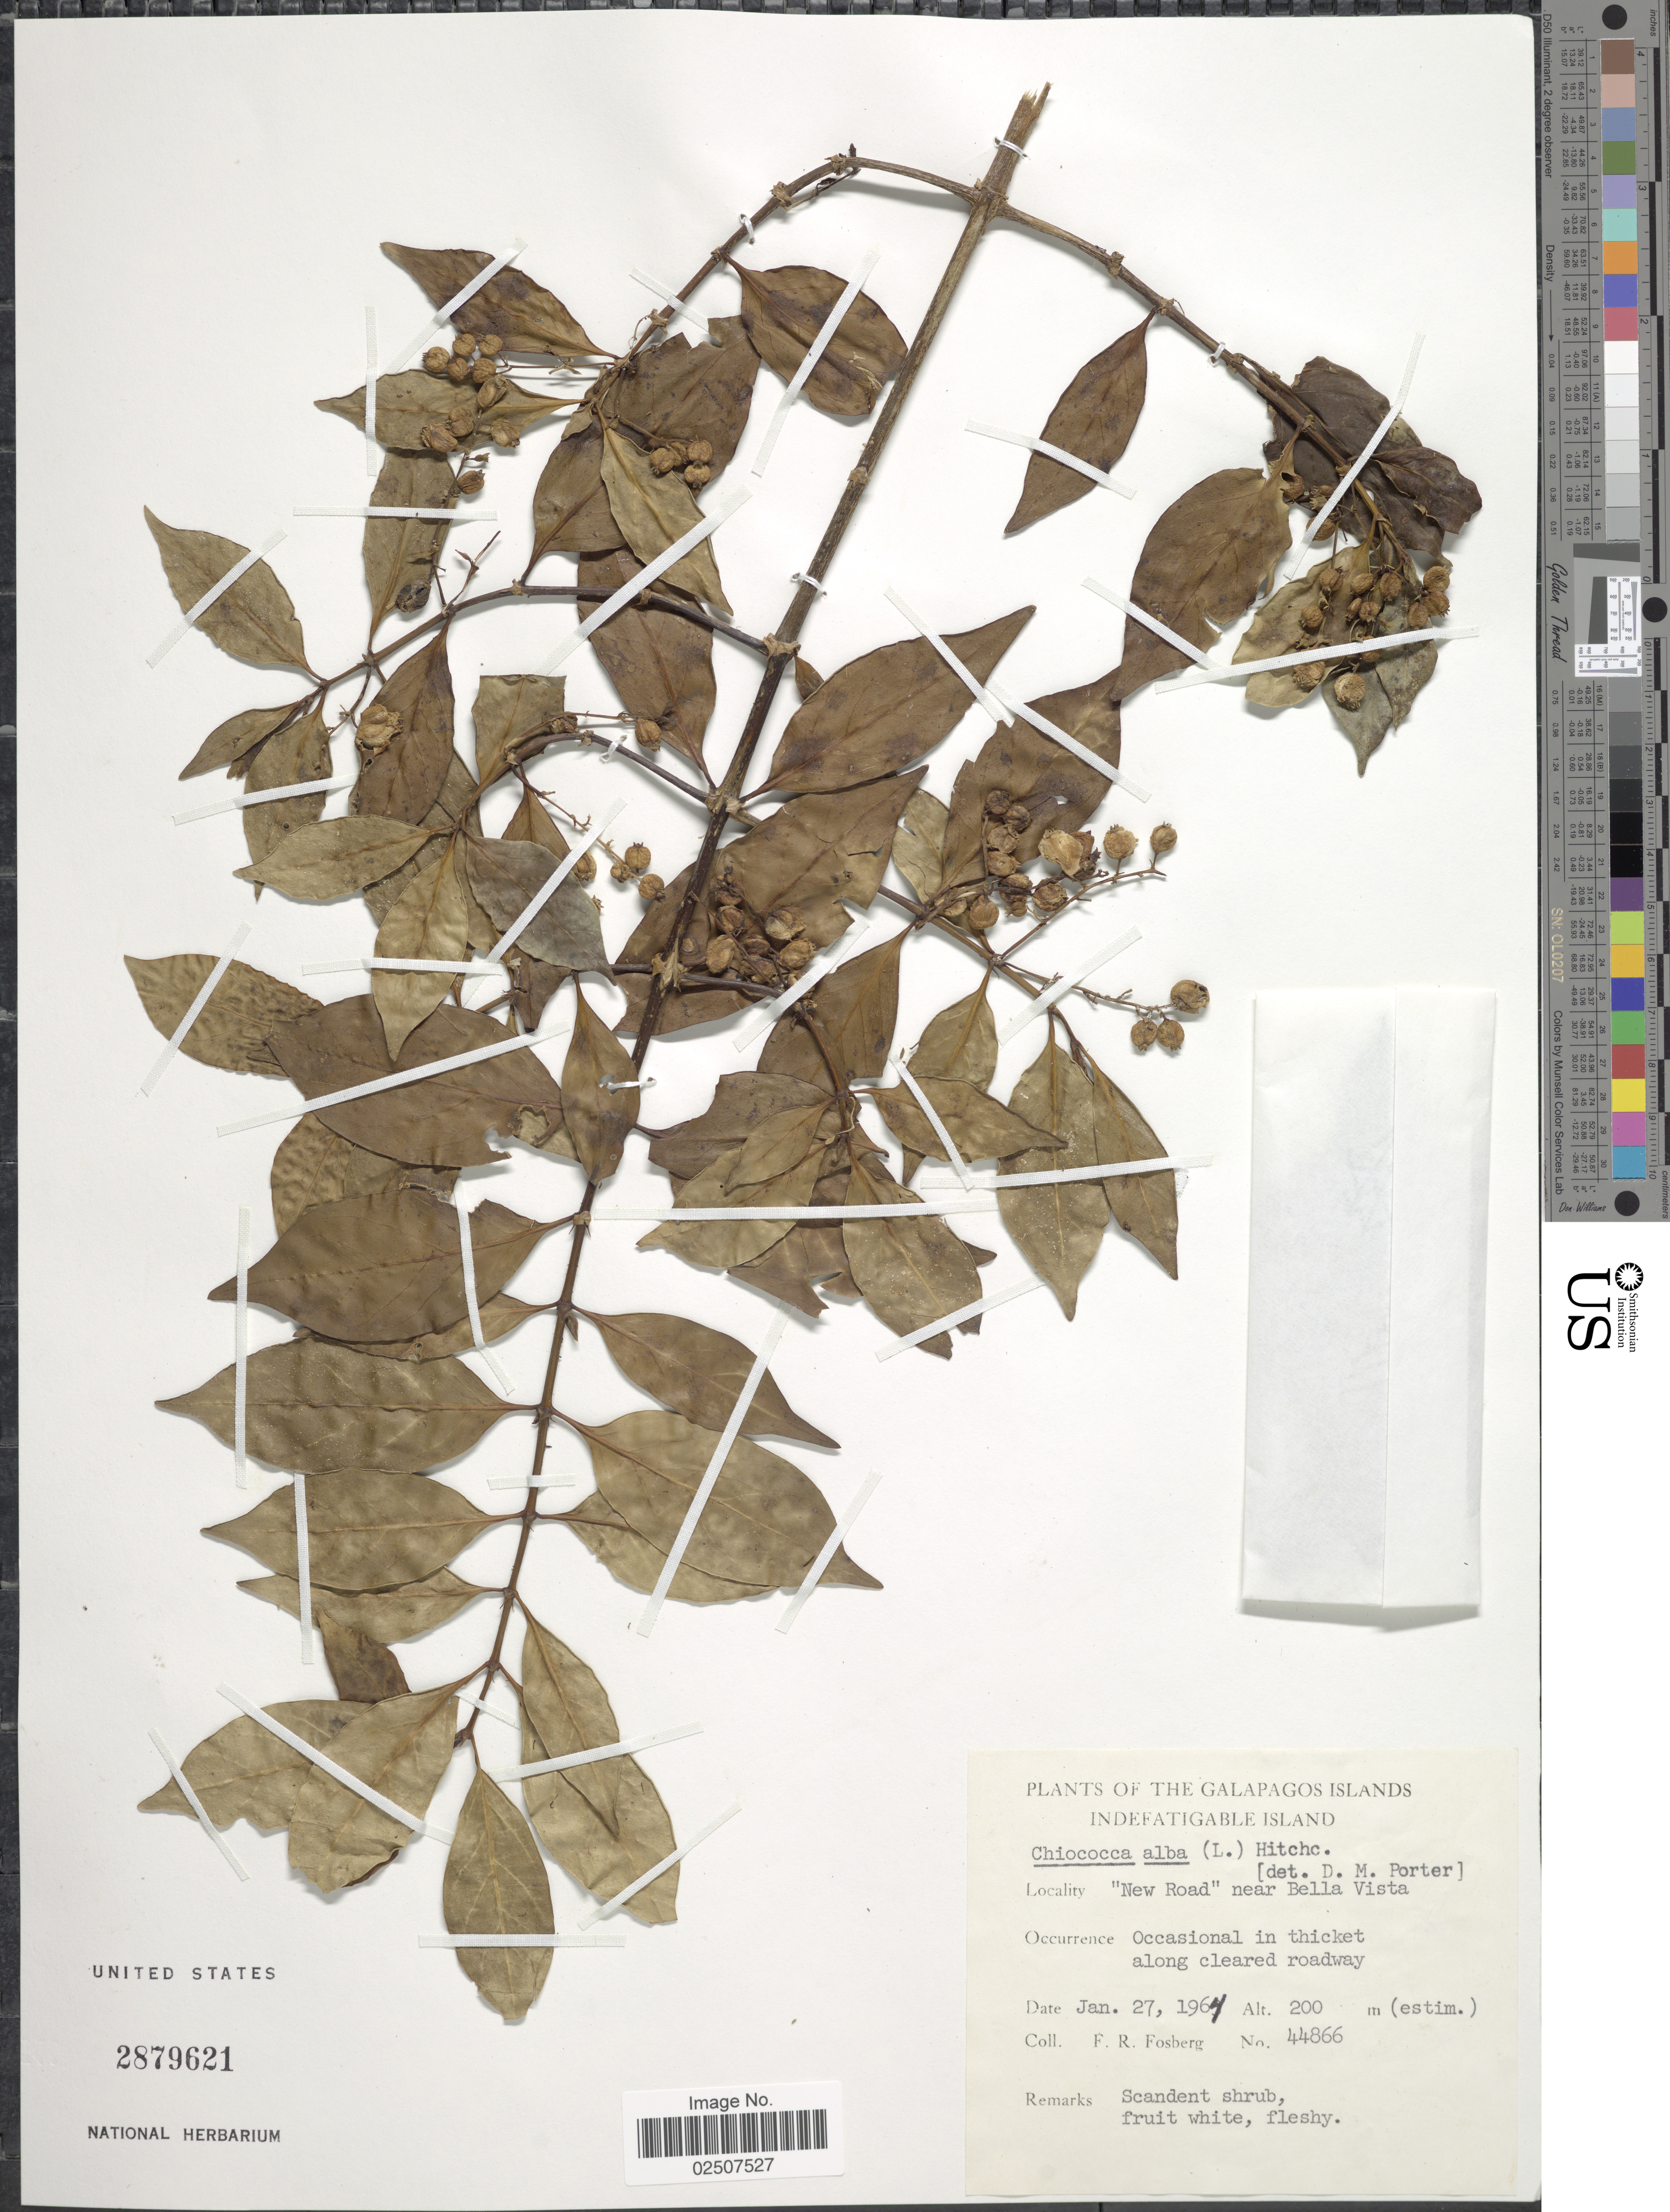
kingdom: Plantae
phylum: Tracheophyta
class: Magnoliopsida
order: Gentianales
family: Rubiaceae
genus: Chiococca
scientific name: Chiococca alba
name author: (L.) Hitchc.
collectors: F. R. Fosberg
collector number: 44866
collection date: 1964-01-27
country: Ecuador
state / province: Colón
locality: Galapagos Islands. Indefatigable Island. "New Road" near Bella Vista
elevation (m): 200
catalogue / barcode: US 2879621